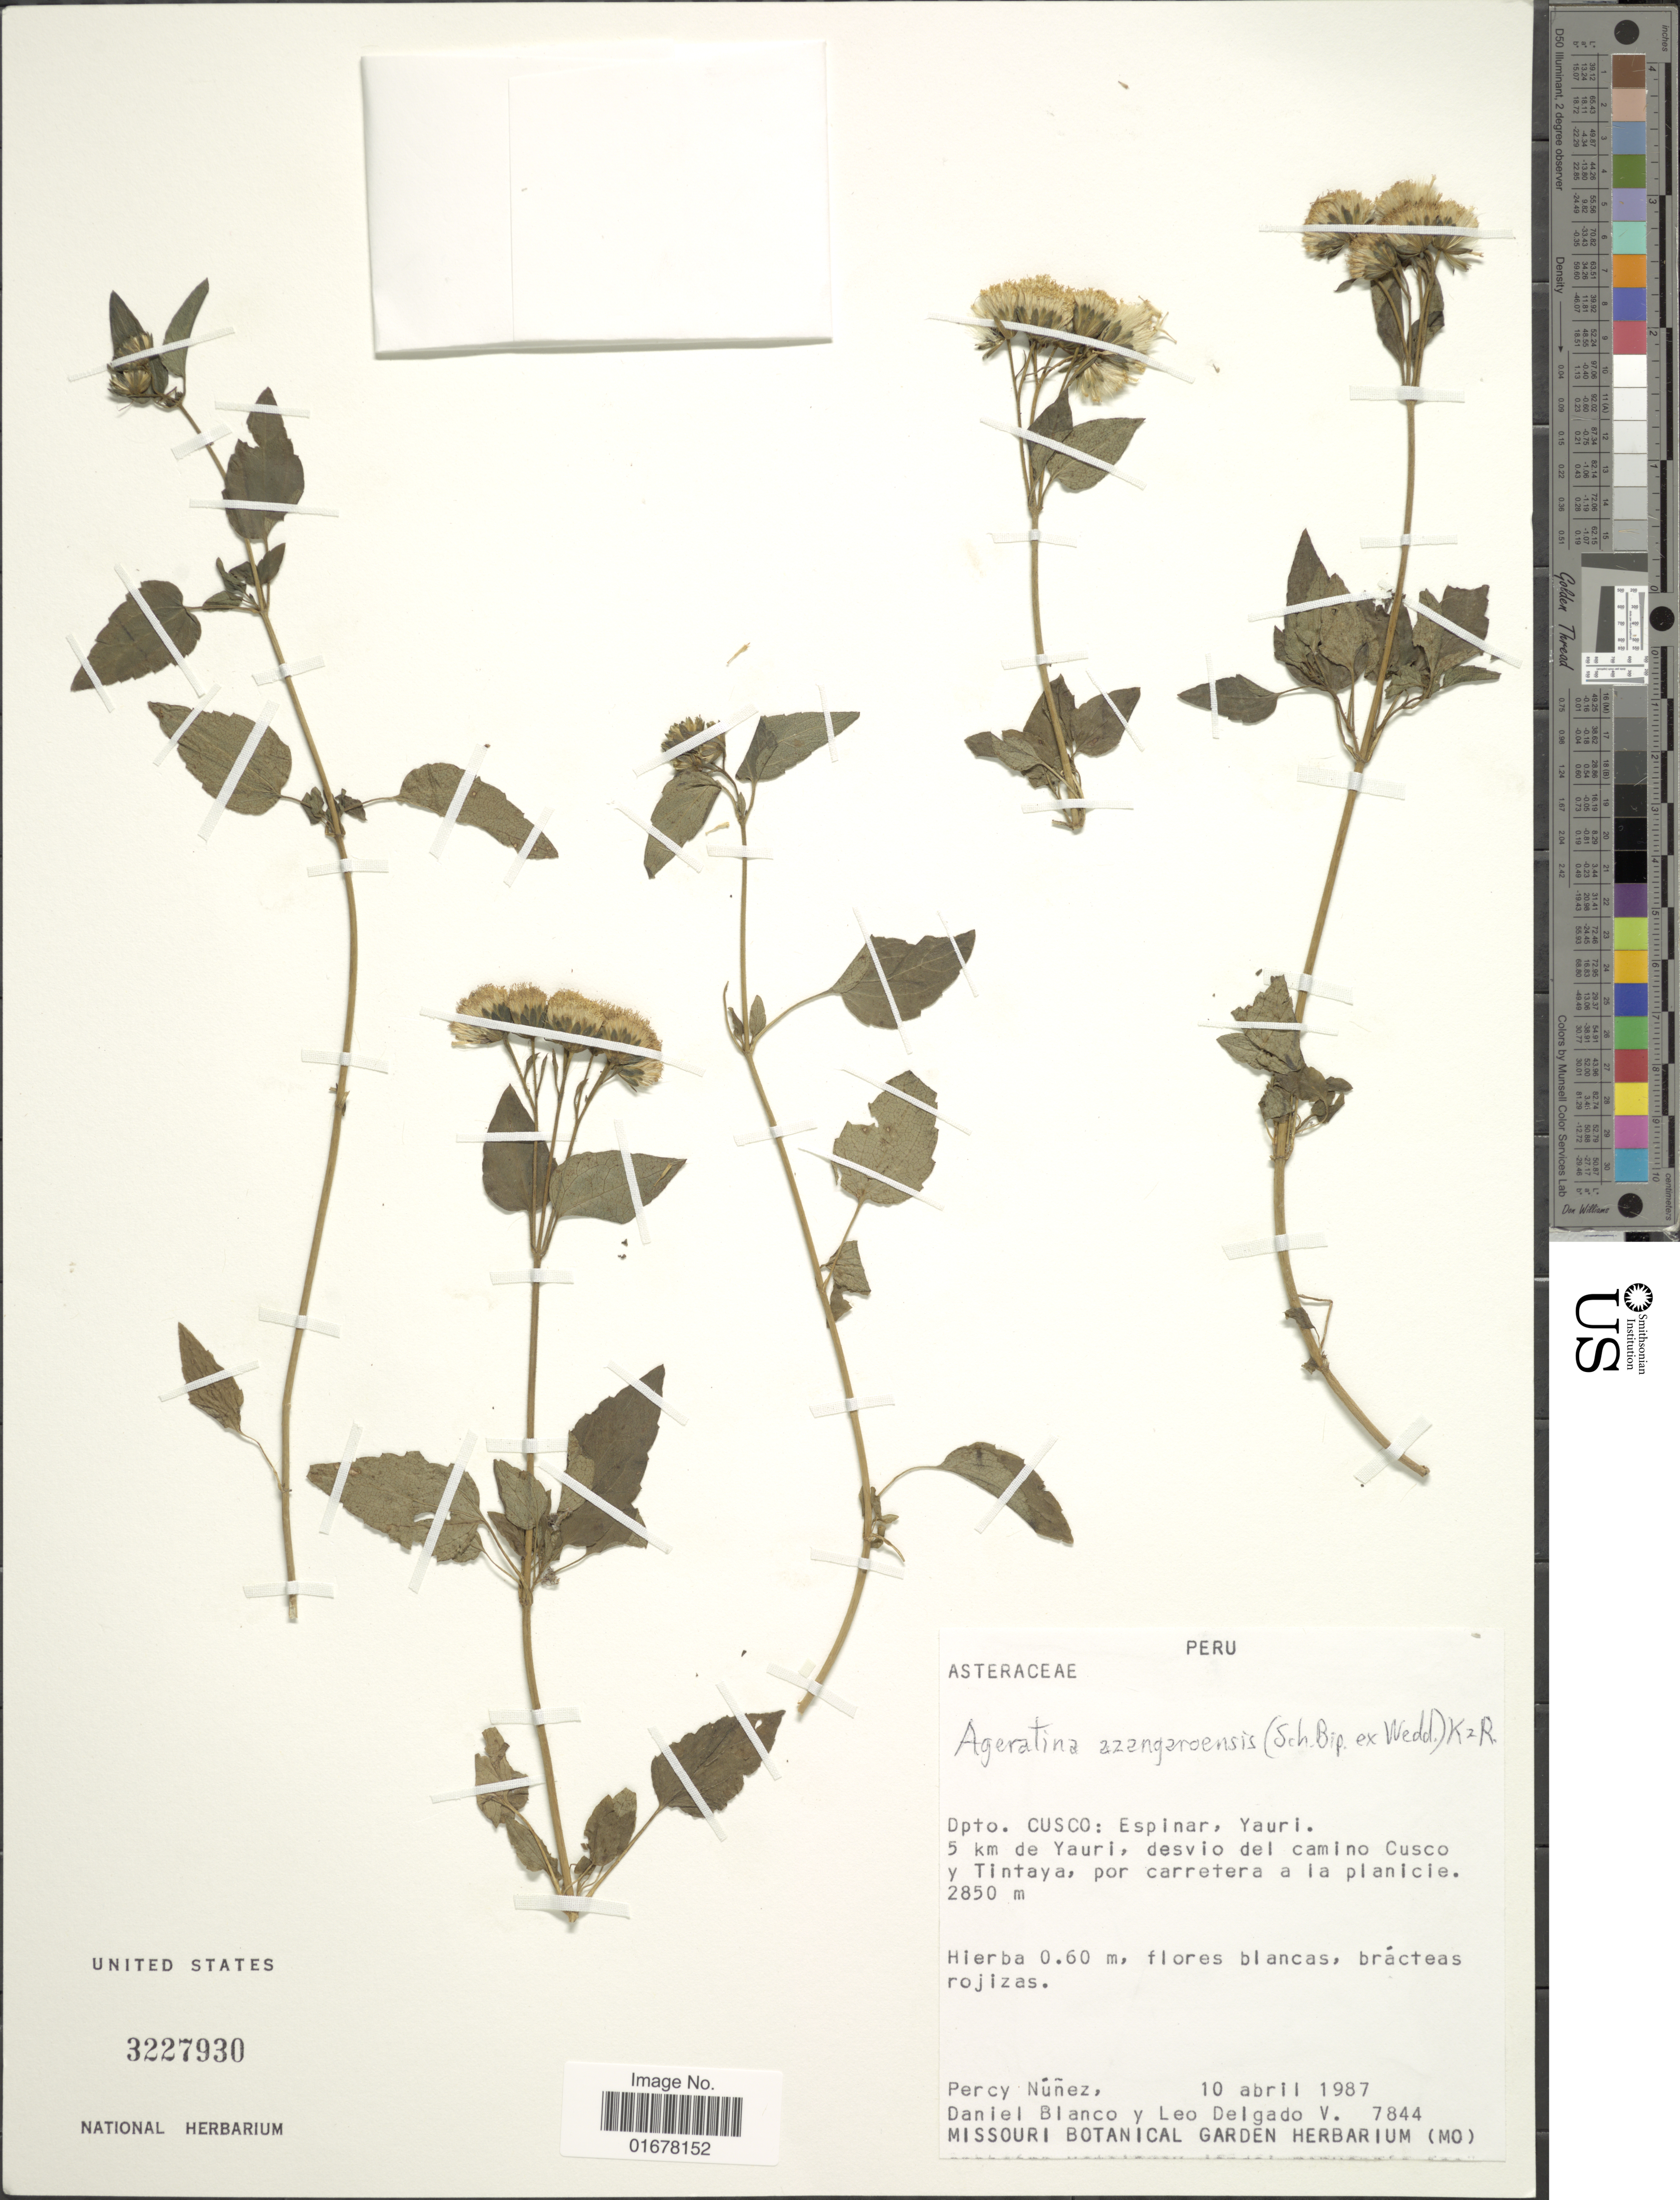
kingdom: Plantae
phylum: Tracheophyta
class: Magnoliopsida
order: Asterales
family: Asteraceae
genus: Ageratina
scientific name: Ageratina azangaroensis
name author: (Sch. Bip. ex Wedd.) R.M. King & H. Rob.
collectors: P. Nuñez V., D. Blanco & L. Delgado V.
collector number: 7844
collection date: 1987-04-10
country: Peru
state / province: Cusco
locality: Dpto.: Cusco: Espinar, Yauri, 5 km de Yaui, desvio del camino Cusco. u Tintaya, por carretera a la planicie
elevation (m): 2850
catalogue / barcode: US 3227930